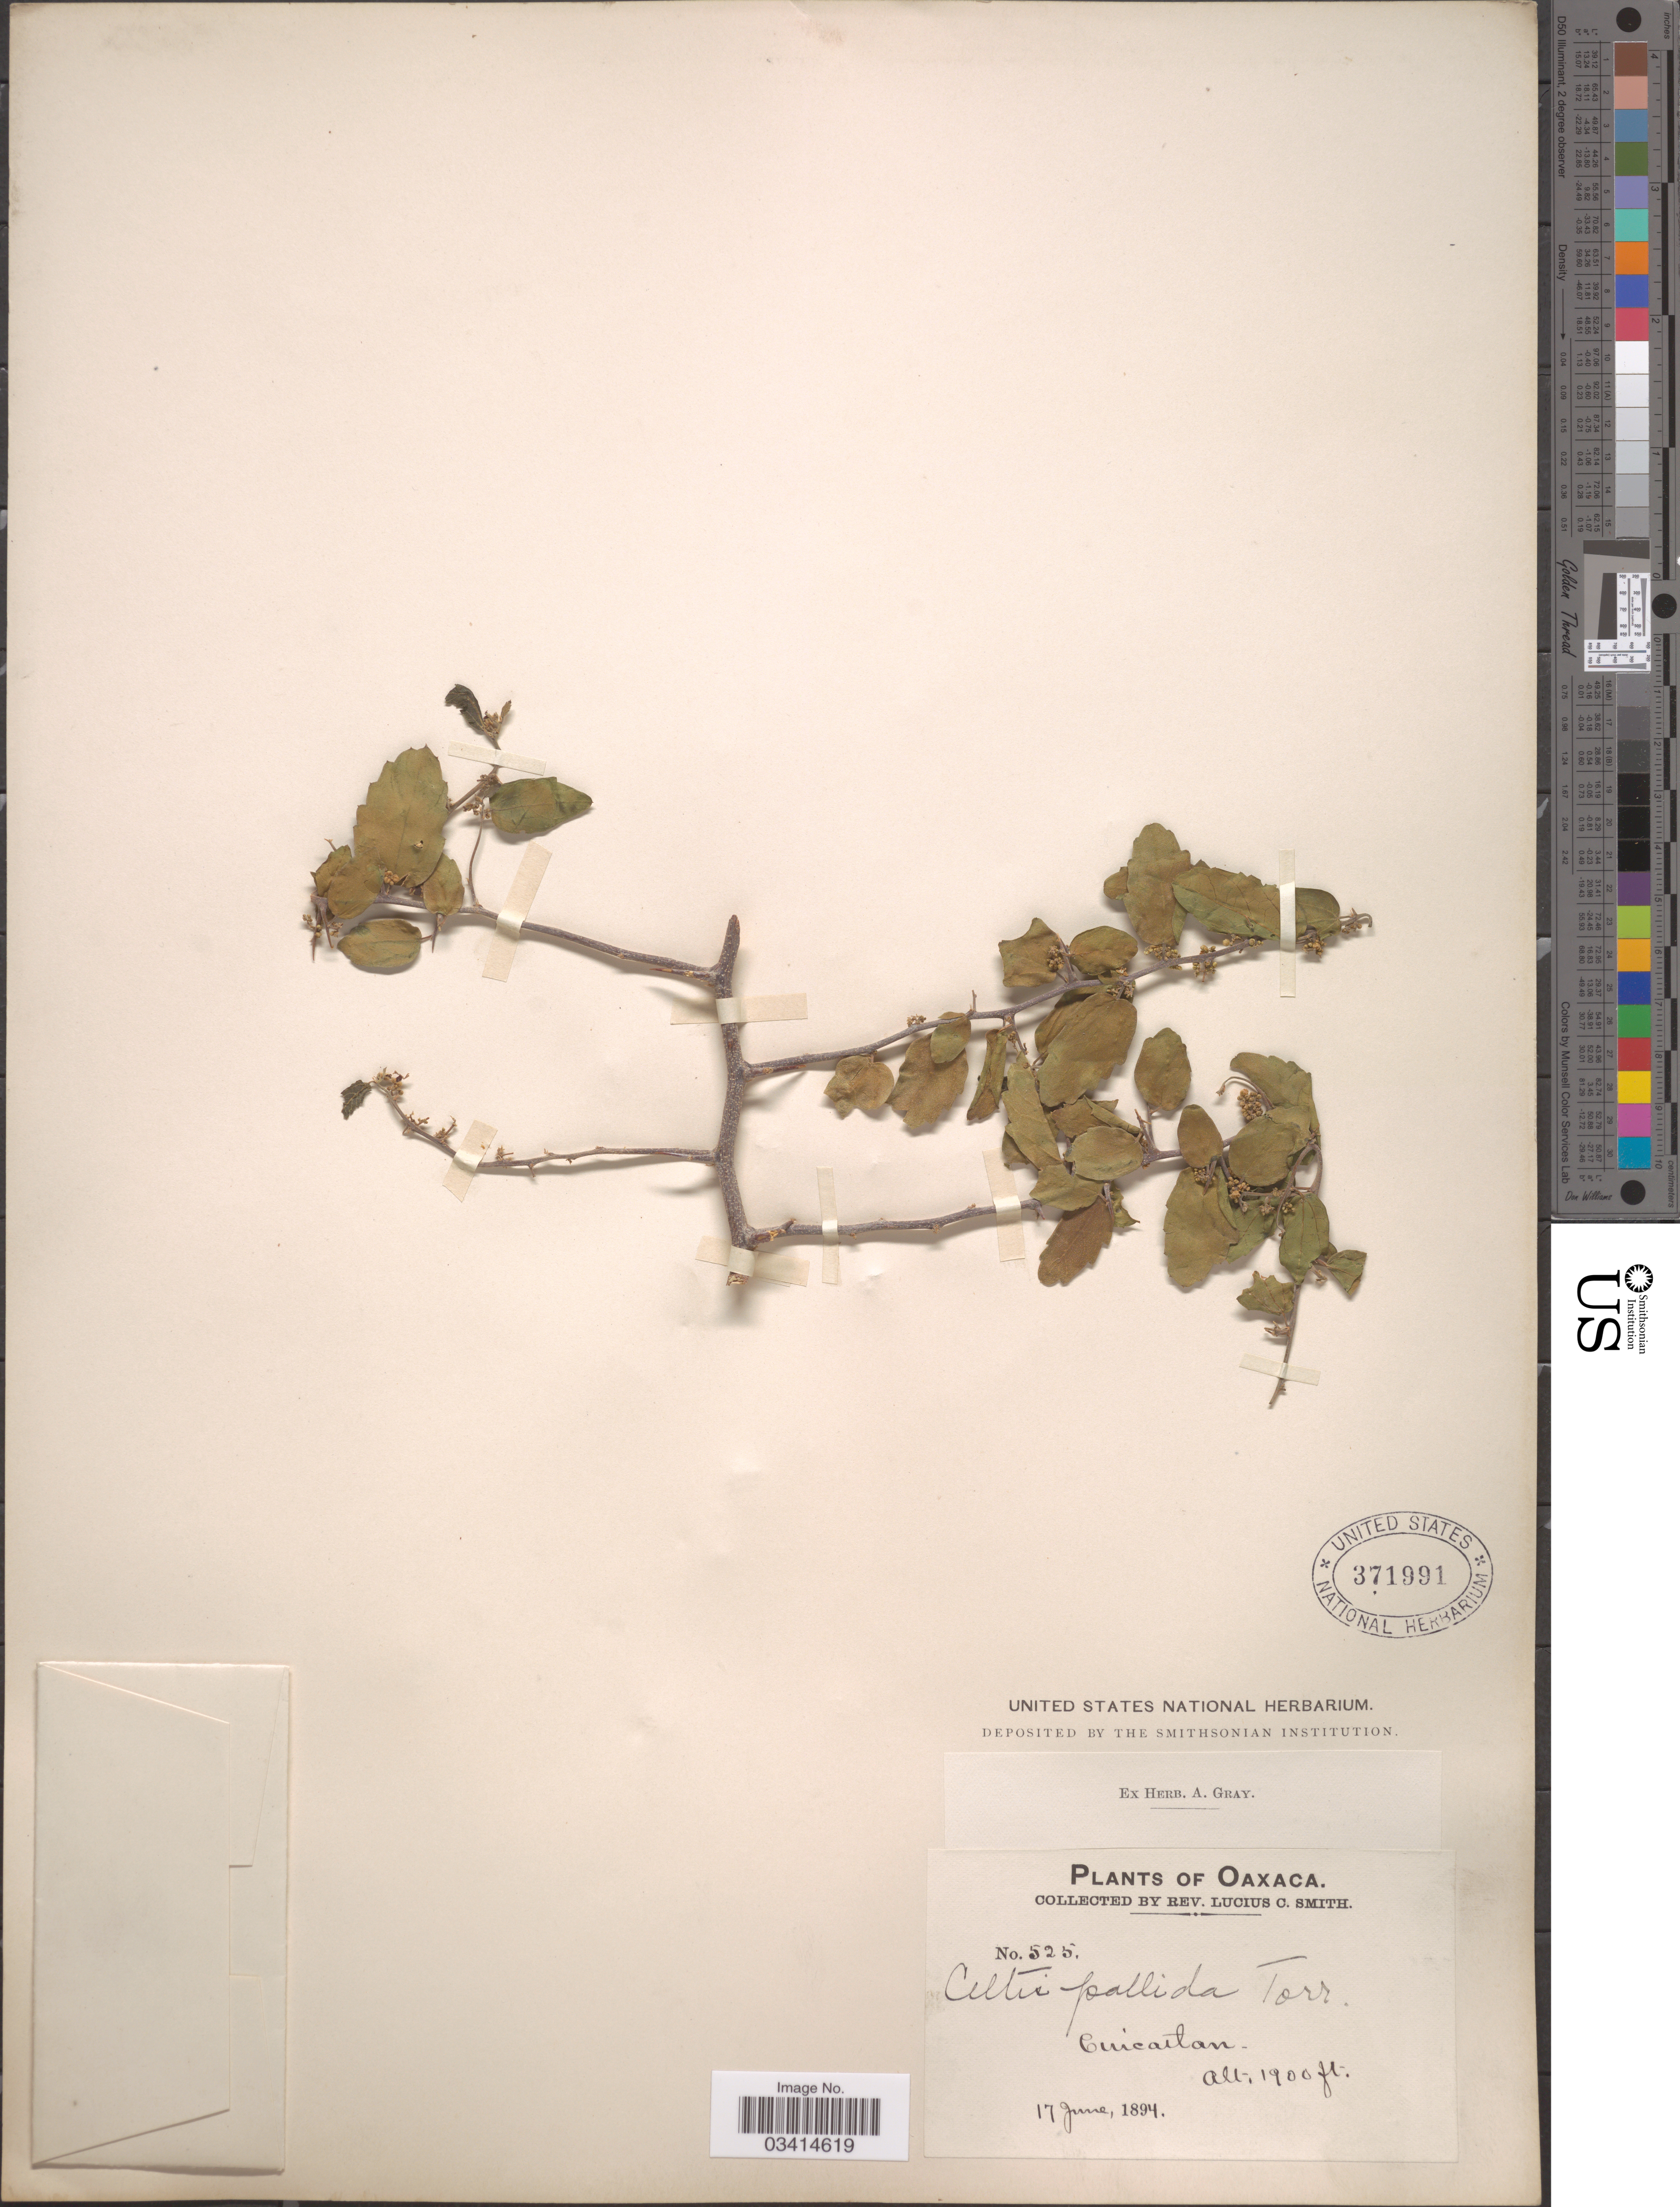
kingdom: Plantae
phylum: Tracheophyta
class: Magnoliopsida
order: Rosales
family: Cannabaceae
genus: Celtis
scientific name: Celtis pallida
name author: Torr. in Emory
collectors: L. C. Smith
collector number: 525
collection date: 1894-06-17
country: Mexico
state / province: Oaxaca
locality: Cuicatlan.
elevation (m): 579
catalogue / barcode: US 371991